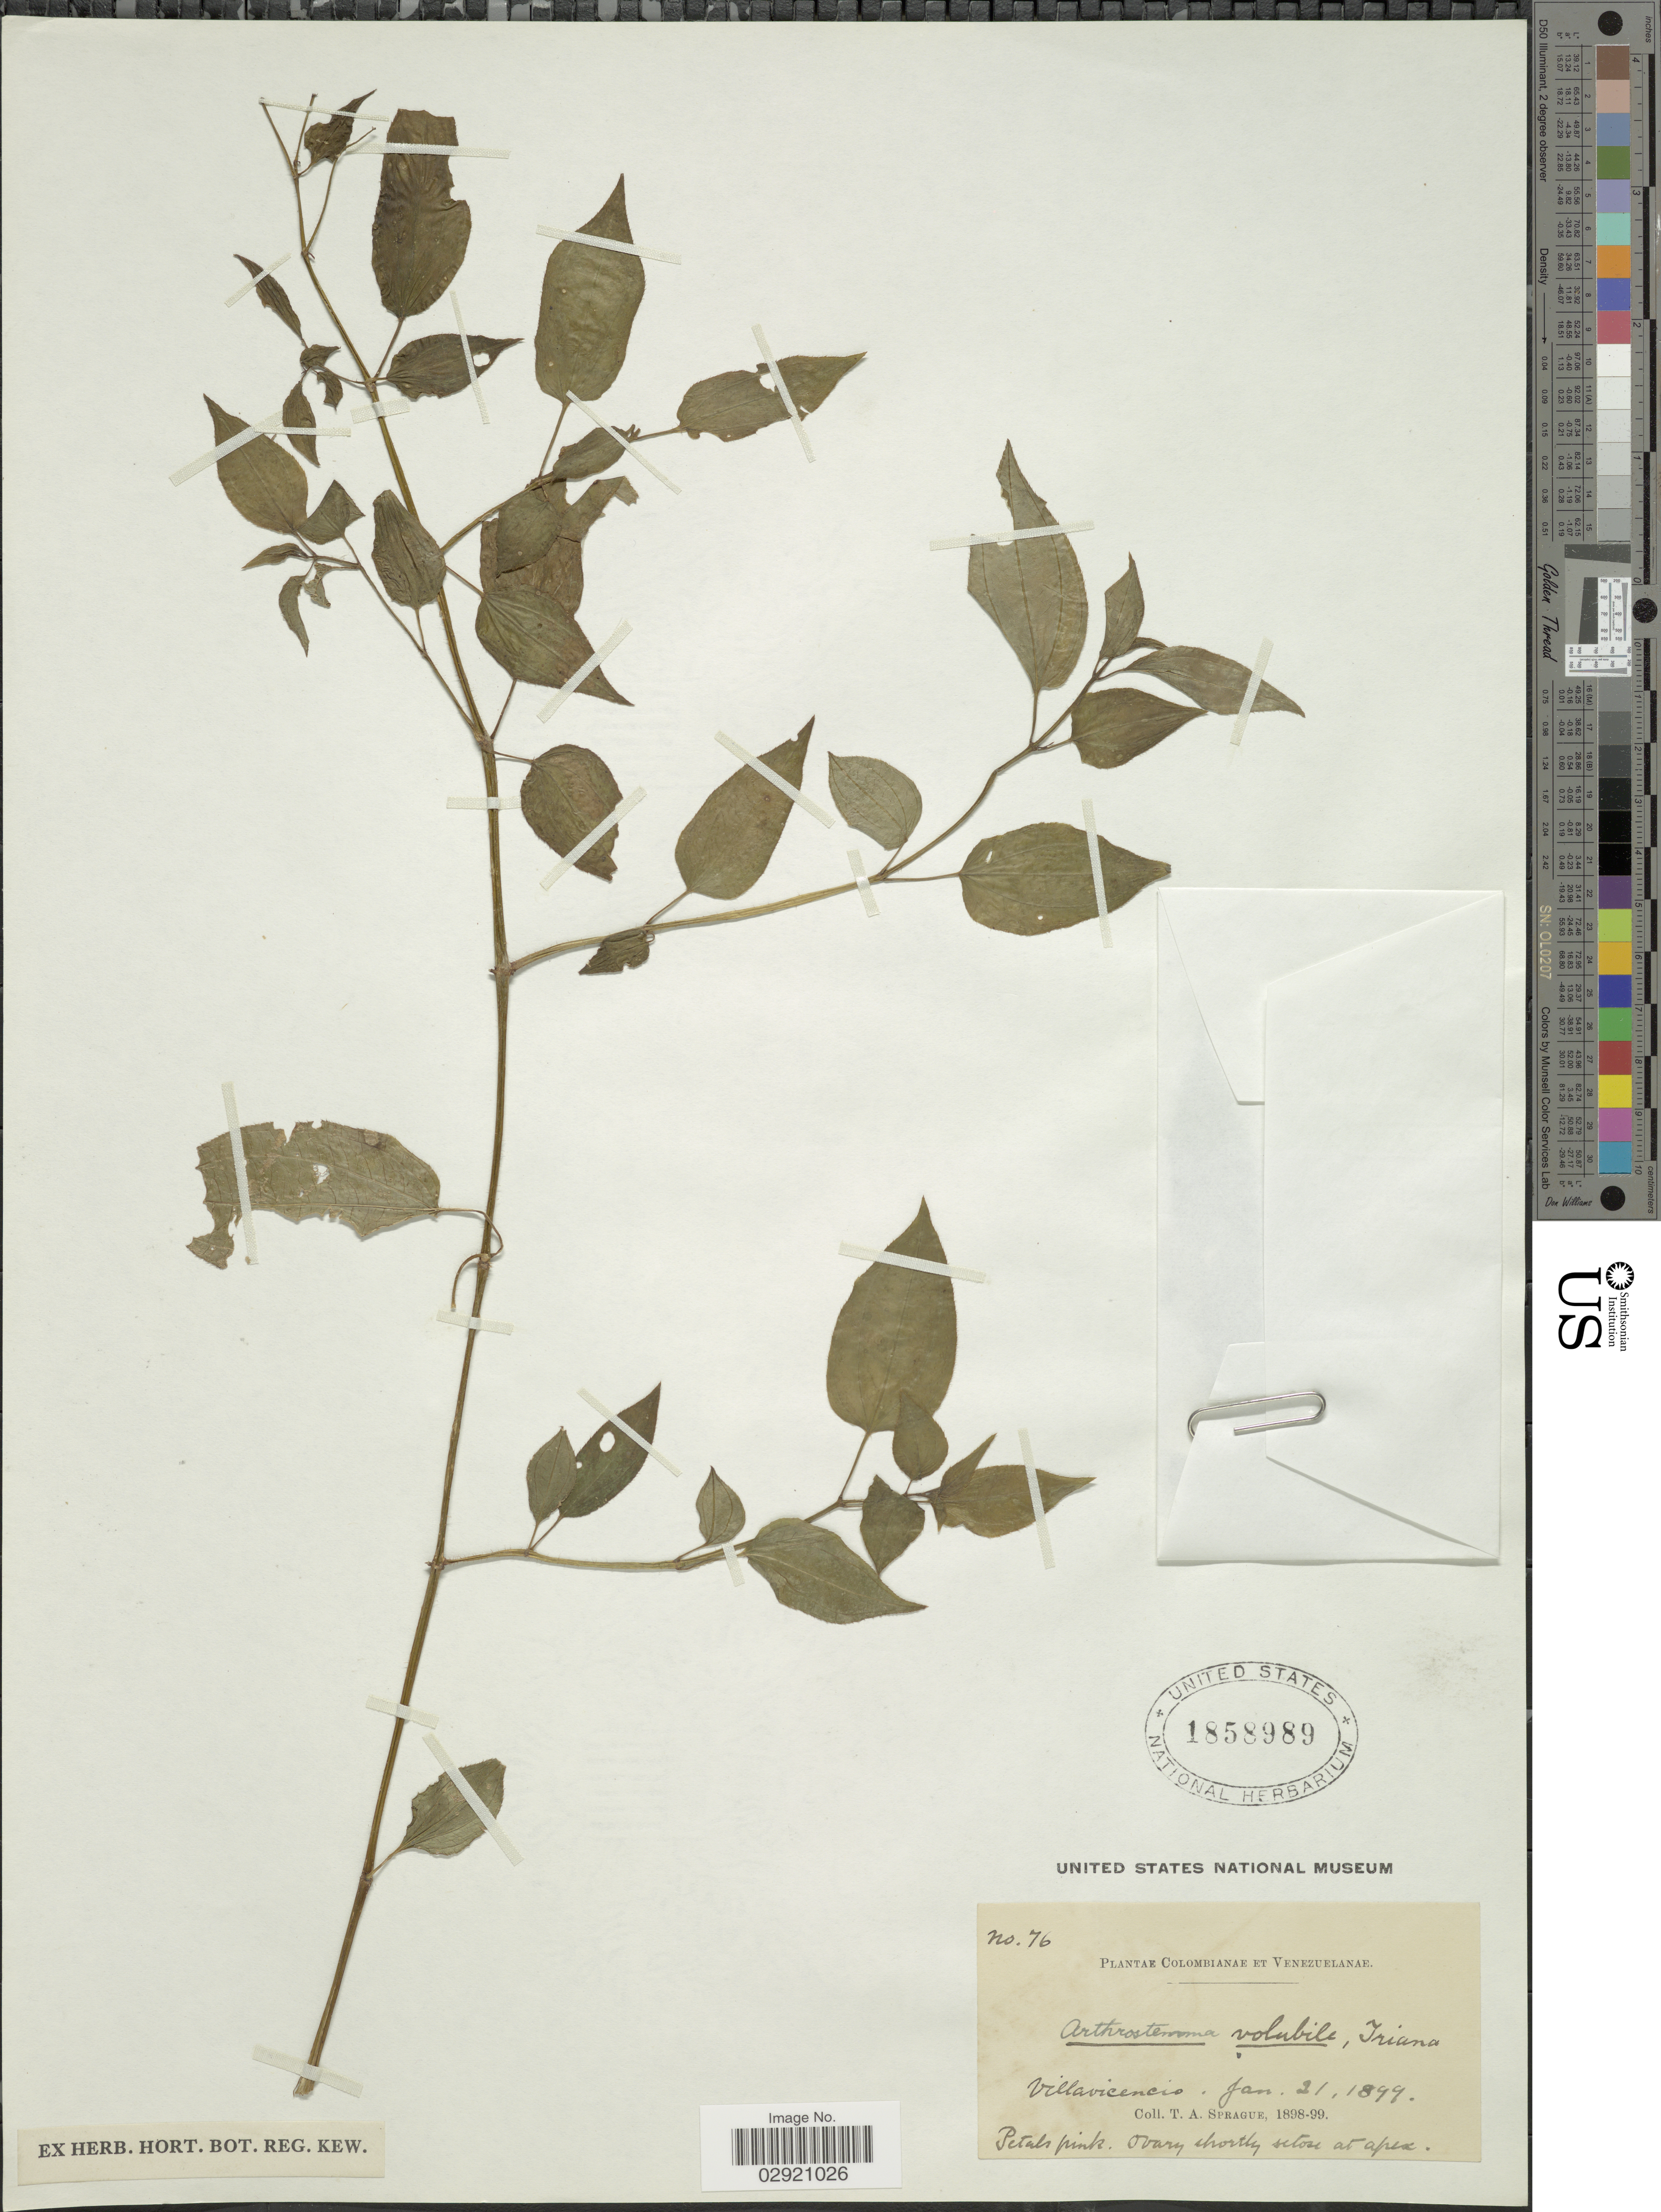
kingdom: Plantae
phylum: Tracheophyta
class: Magnoliopsida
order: Myrtales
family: Melastomataceae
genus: Arthrostemma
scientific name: Arthrostemma ciliatum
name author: Pav. ex D. Don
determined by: Strong, Mark T., (BOT), Smithsonian Institution - National Museum of Natural History (UNITED STATES)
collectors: T. A. Sprague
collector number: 76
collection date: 1899-01-21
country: Colombia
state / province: Meta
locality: Colombianae et Venezuelanae. Villavicencio.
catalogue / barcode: US 1858989